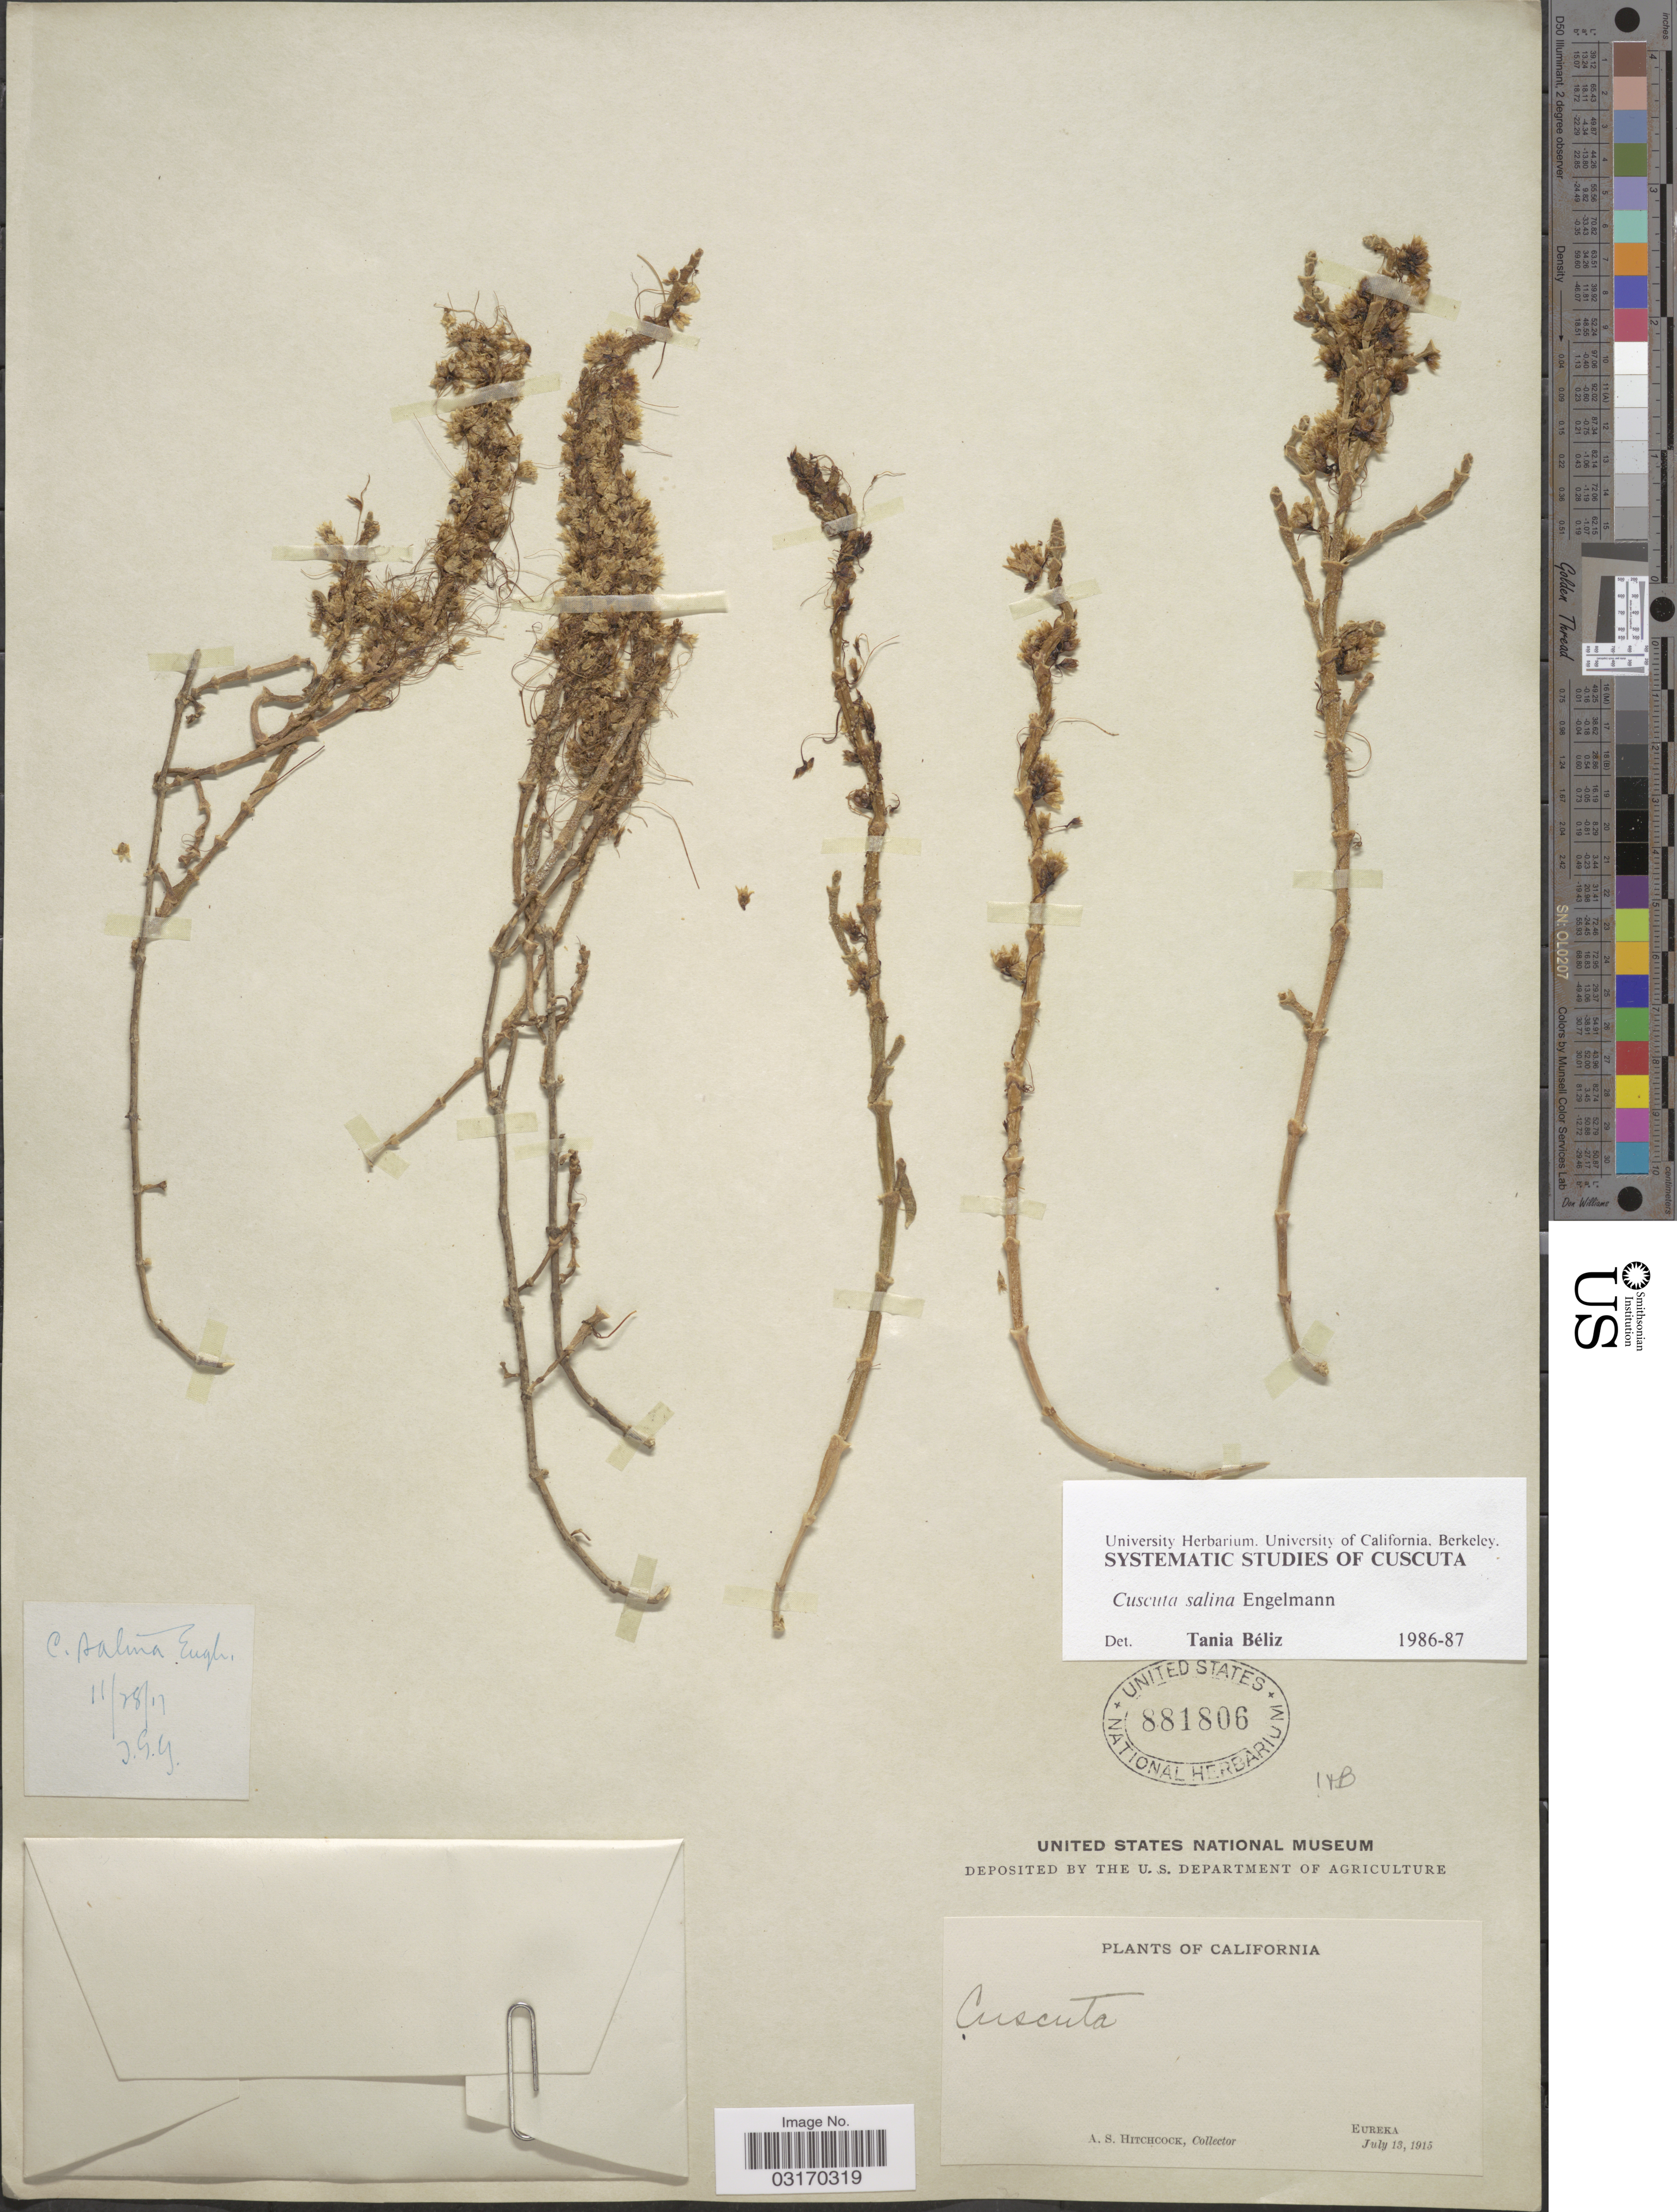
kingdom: Plantae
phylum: Tracheophyta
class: Magnoliopsida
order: Solanales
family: Convolvulaceae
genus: Cuscuta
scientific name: Cuscuta salina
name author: Engelm.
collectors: A. S. Hitchcock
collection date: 1915-07-13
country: United States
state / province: California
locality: Eureka.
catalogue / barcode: US 881806